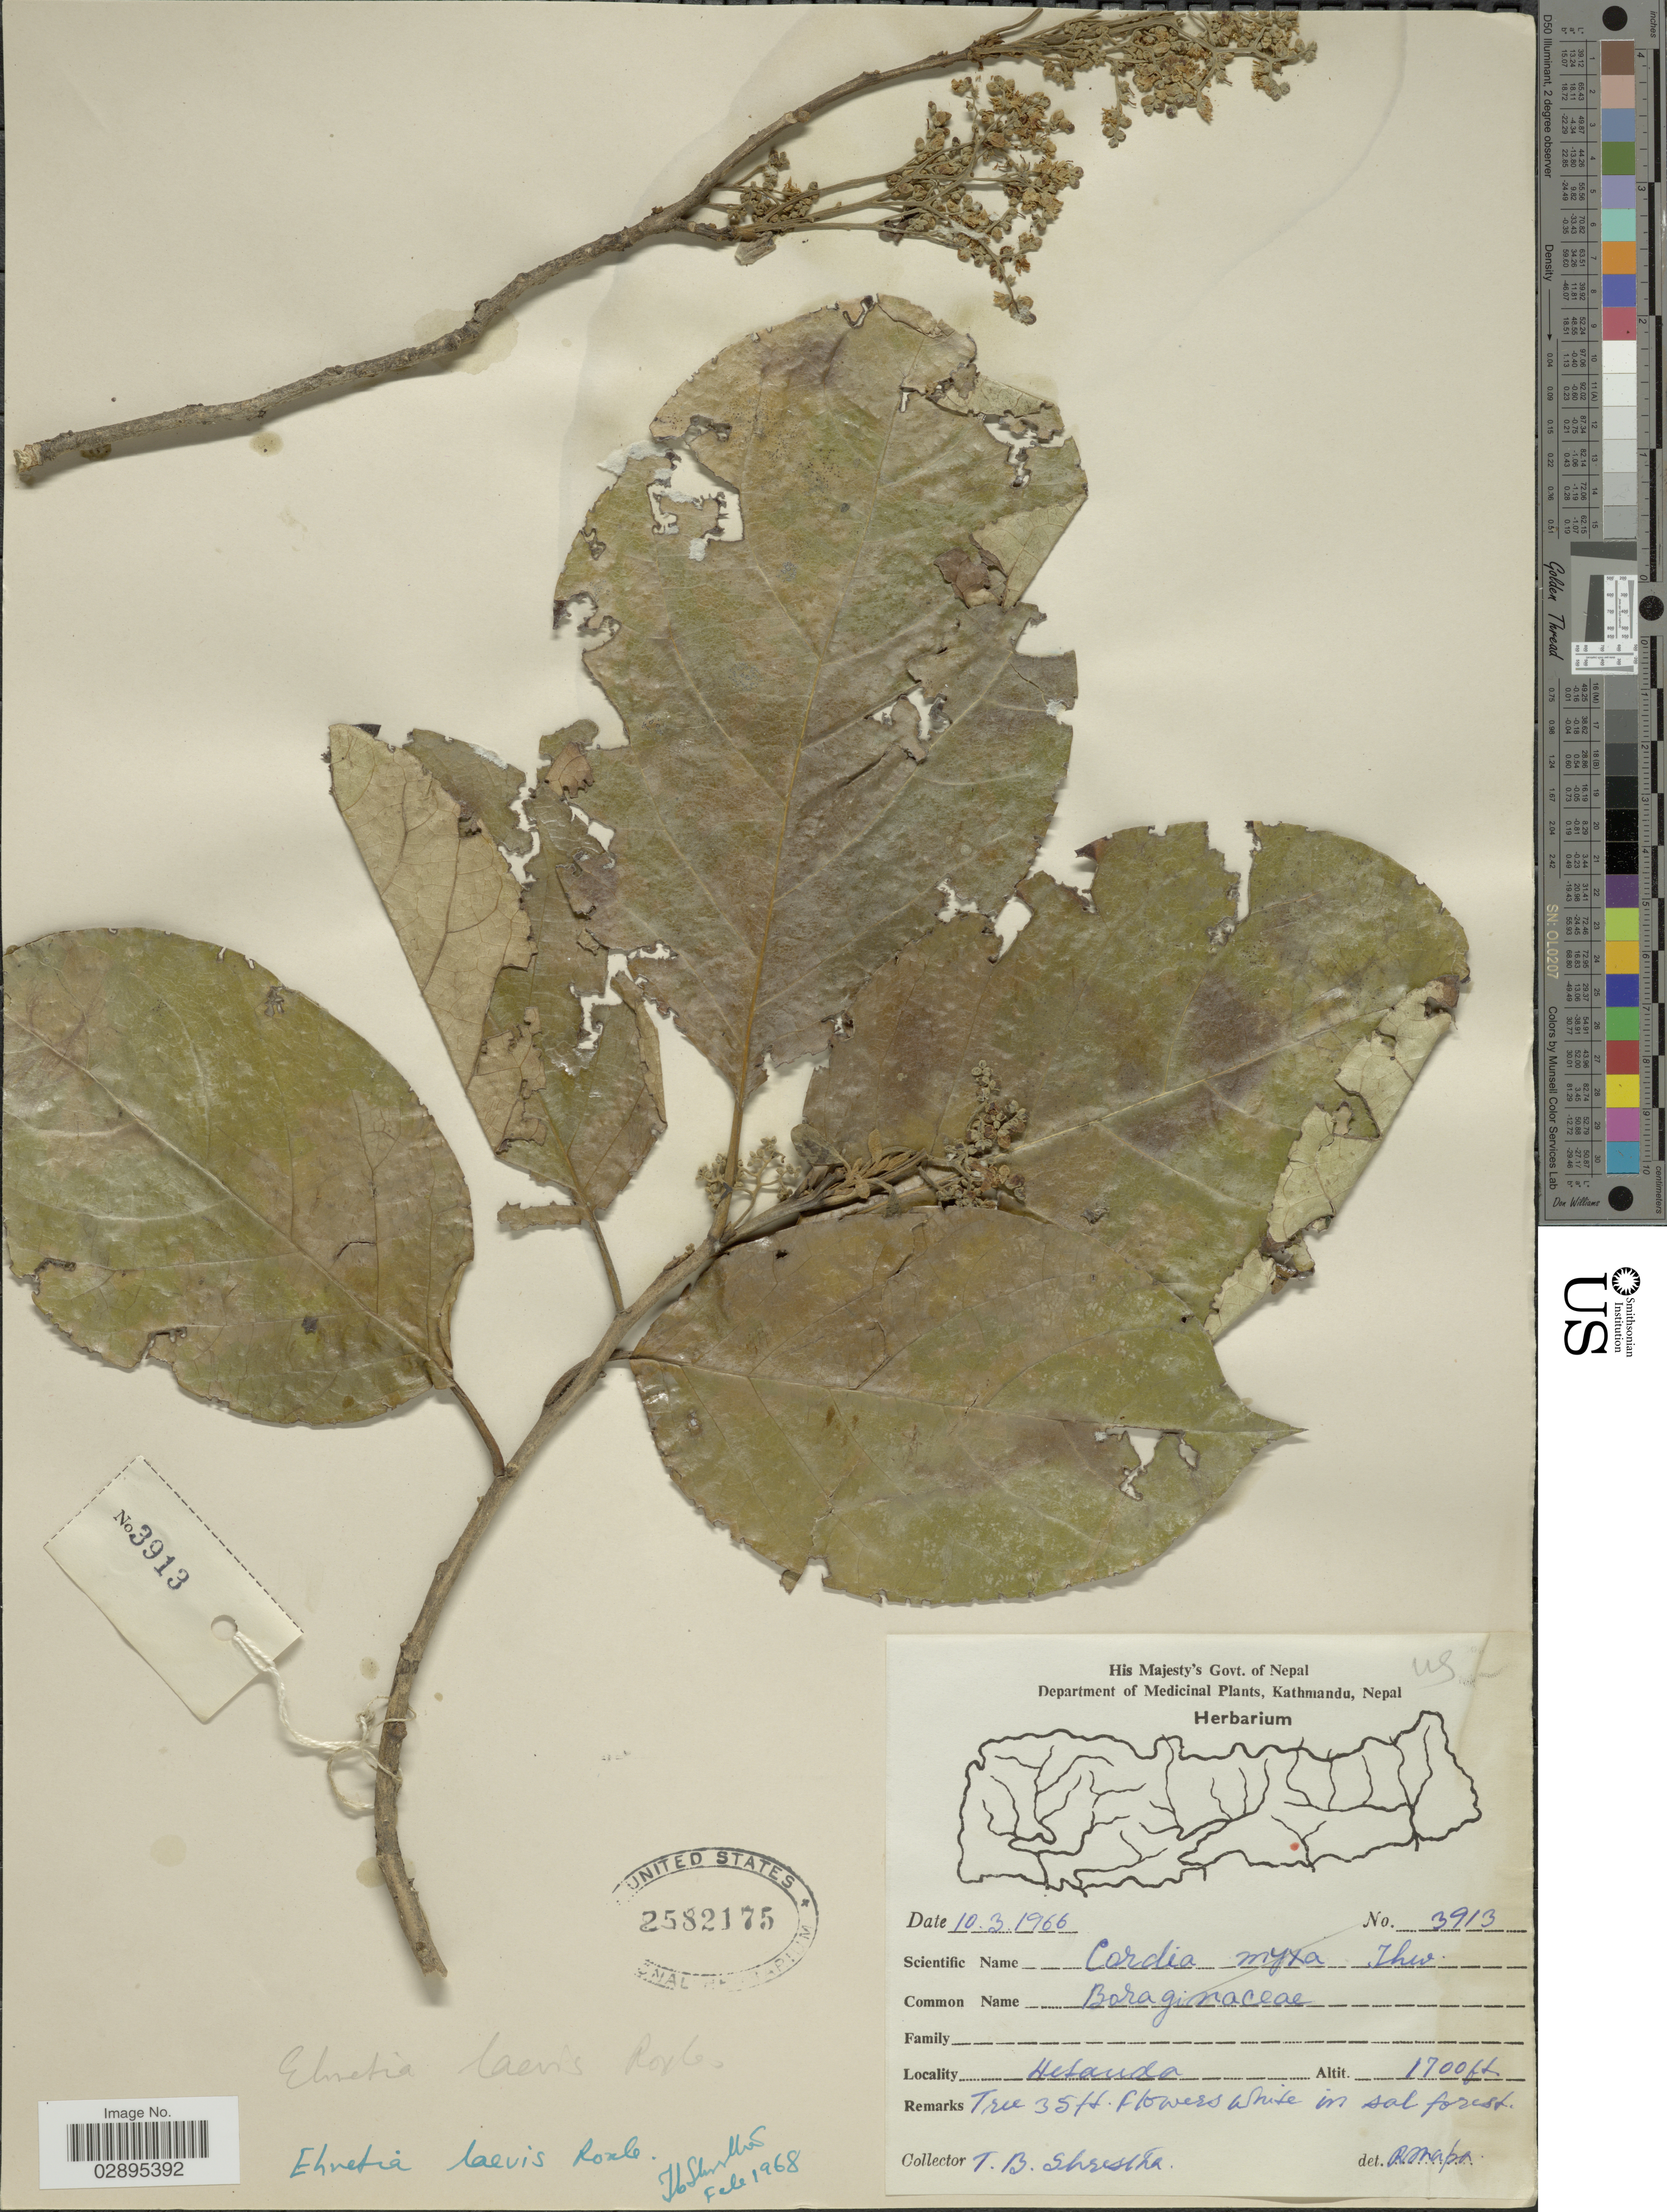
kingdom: Plantae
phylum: Tracheophyta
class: Magnoliopsida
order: Boraginales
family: Ehretiaceae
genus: Ehretia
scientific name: Ehretia laevis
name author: Roxb.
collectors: T. B. Shrestha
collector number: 3913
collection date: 1966-03-10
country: Nepal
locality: Hetauda.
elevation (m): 518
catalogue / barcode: US 2582175